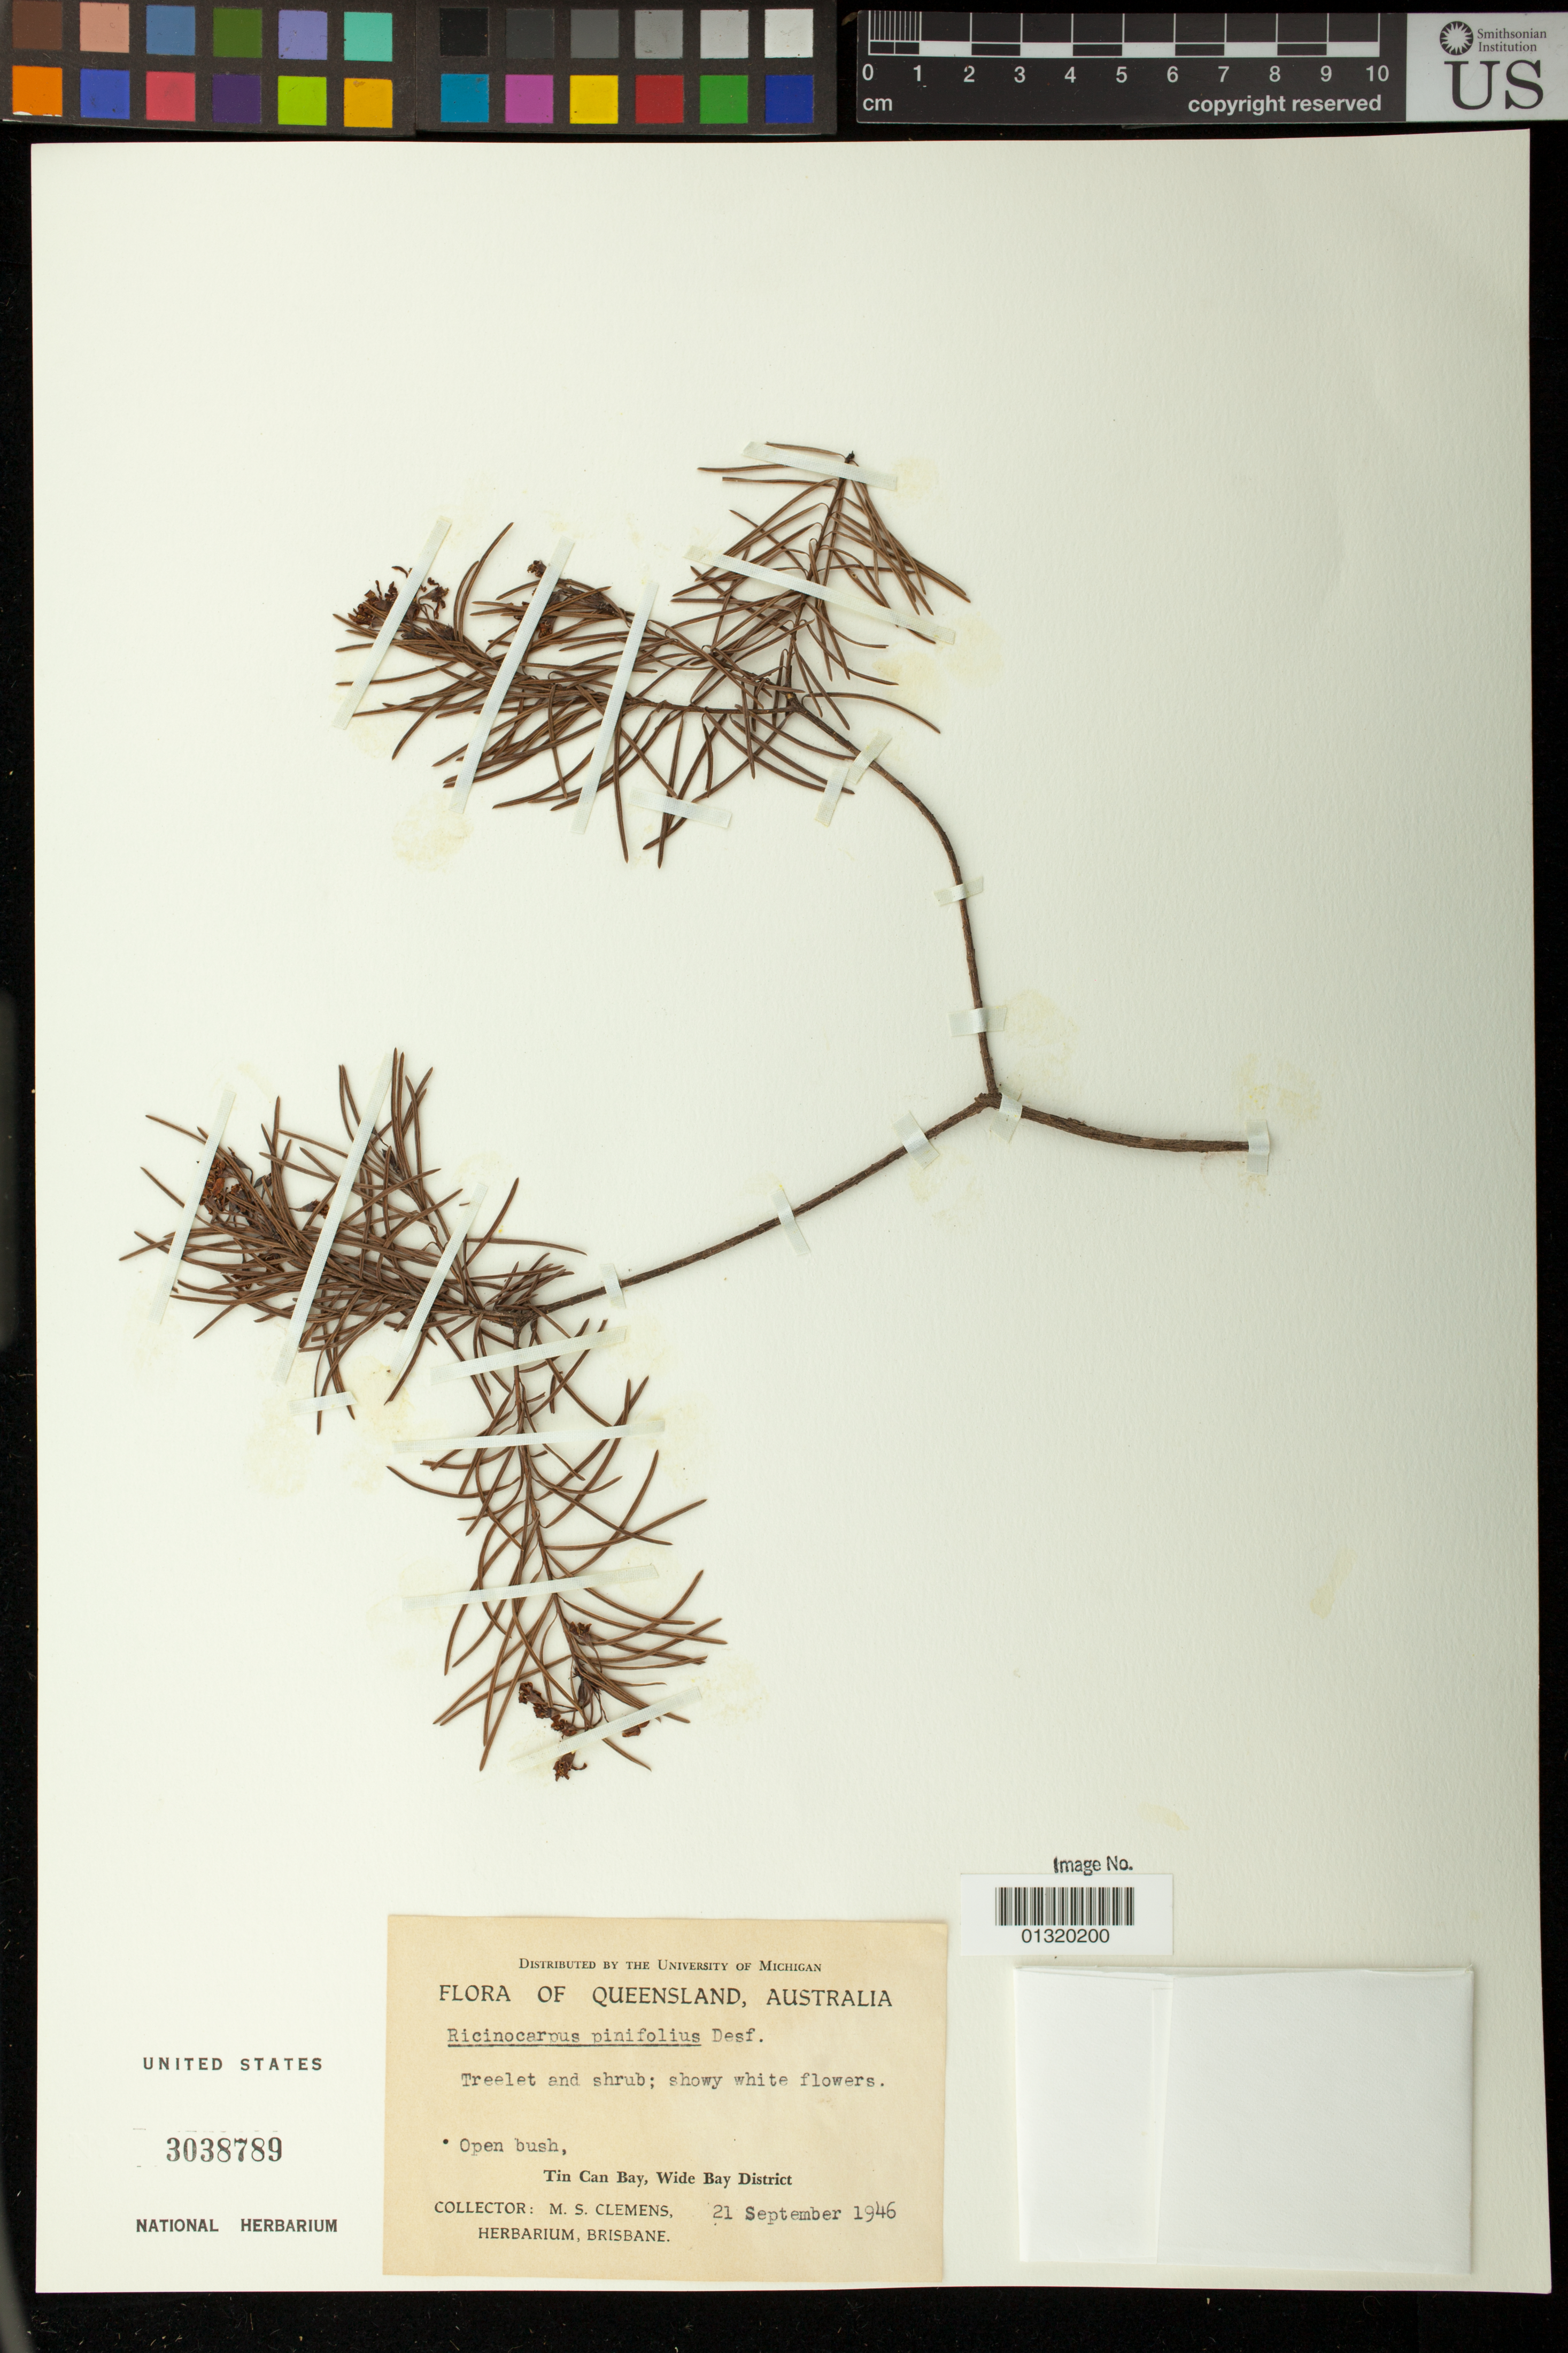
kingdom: Plantae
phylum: Tracheophyta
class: Magnoliopsida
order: Malpighiales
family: Euphorbiaceae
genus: Ricinocarpos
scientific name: Ricinocarpos pinifolius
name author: Desf.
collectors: M. S. Clemens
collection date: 1946-09-21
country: Australia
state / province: Queensland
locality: Tin Can Bay, Wide Bay District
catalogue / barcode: US 3038789